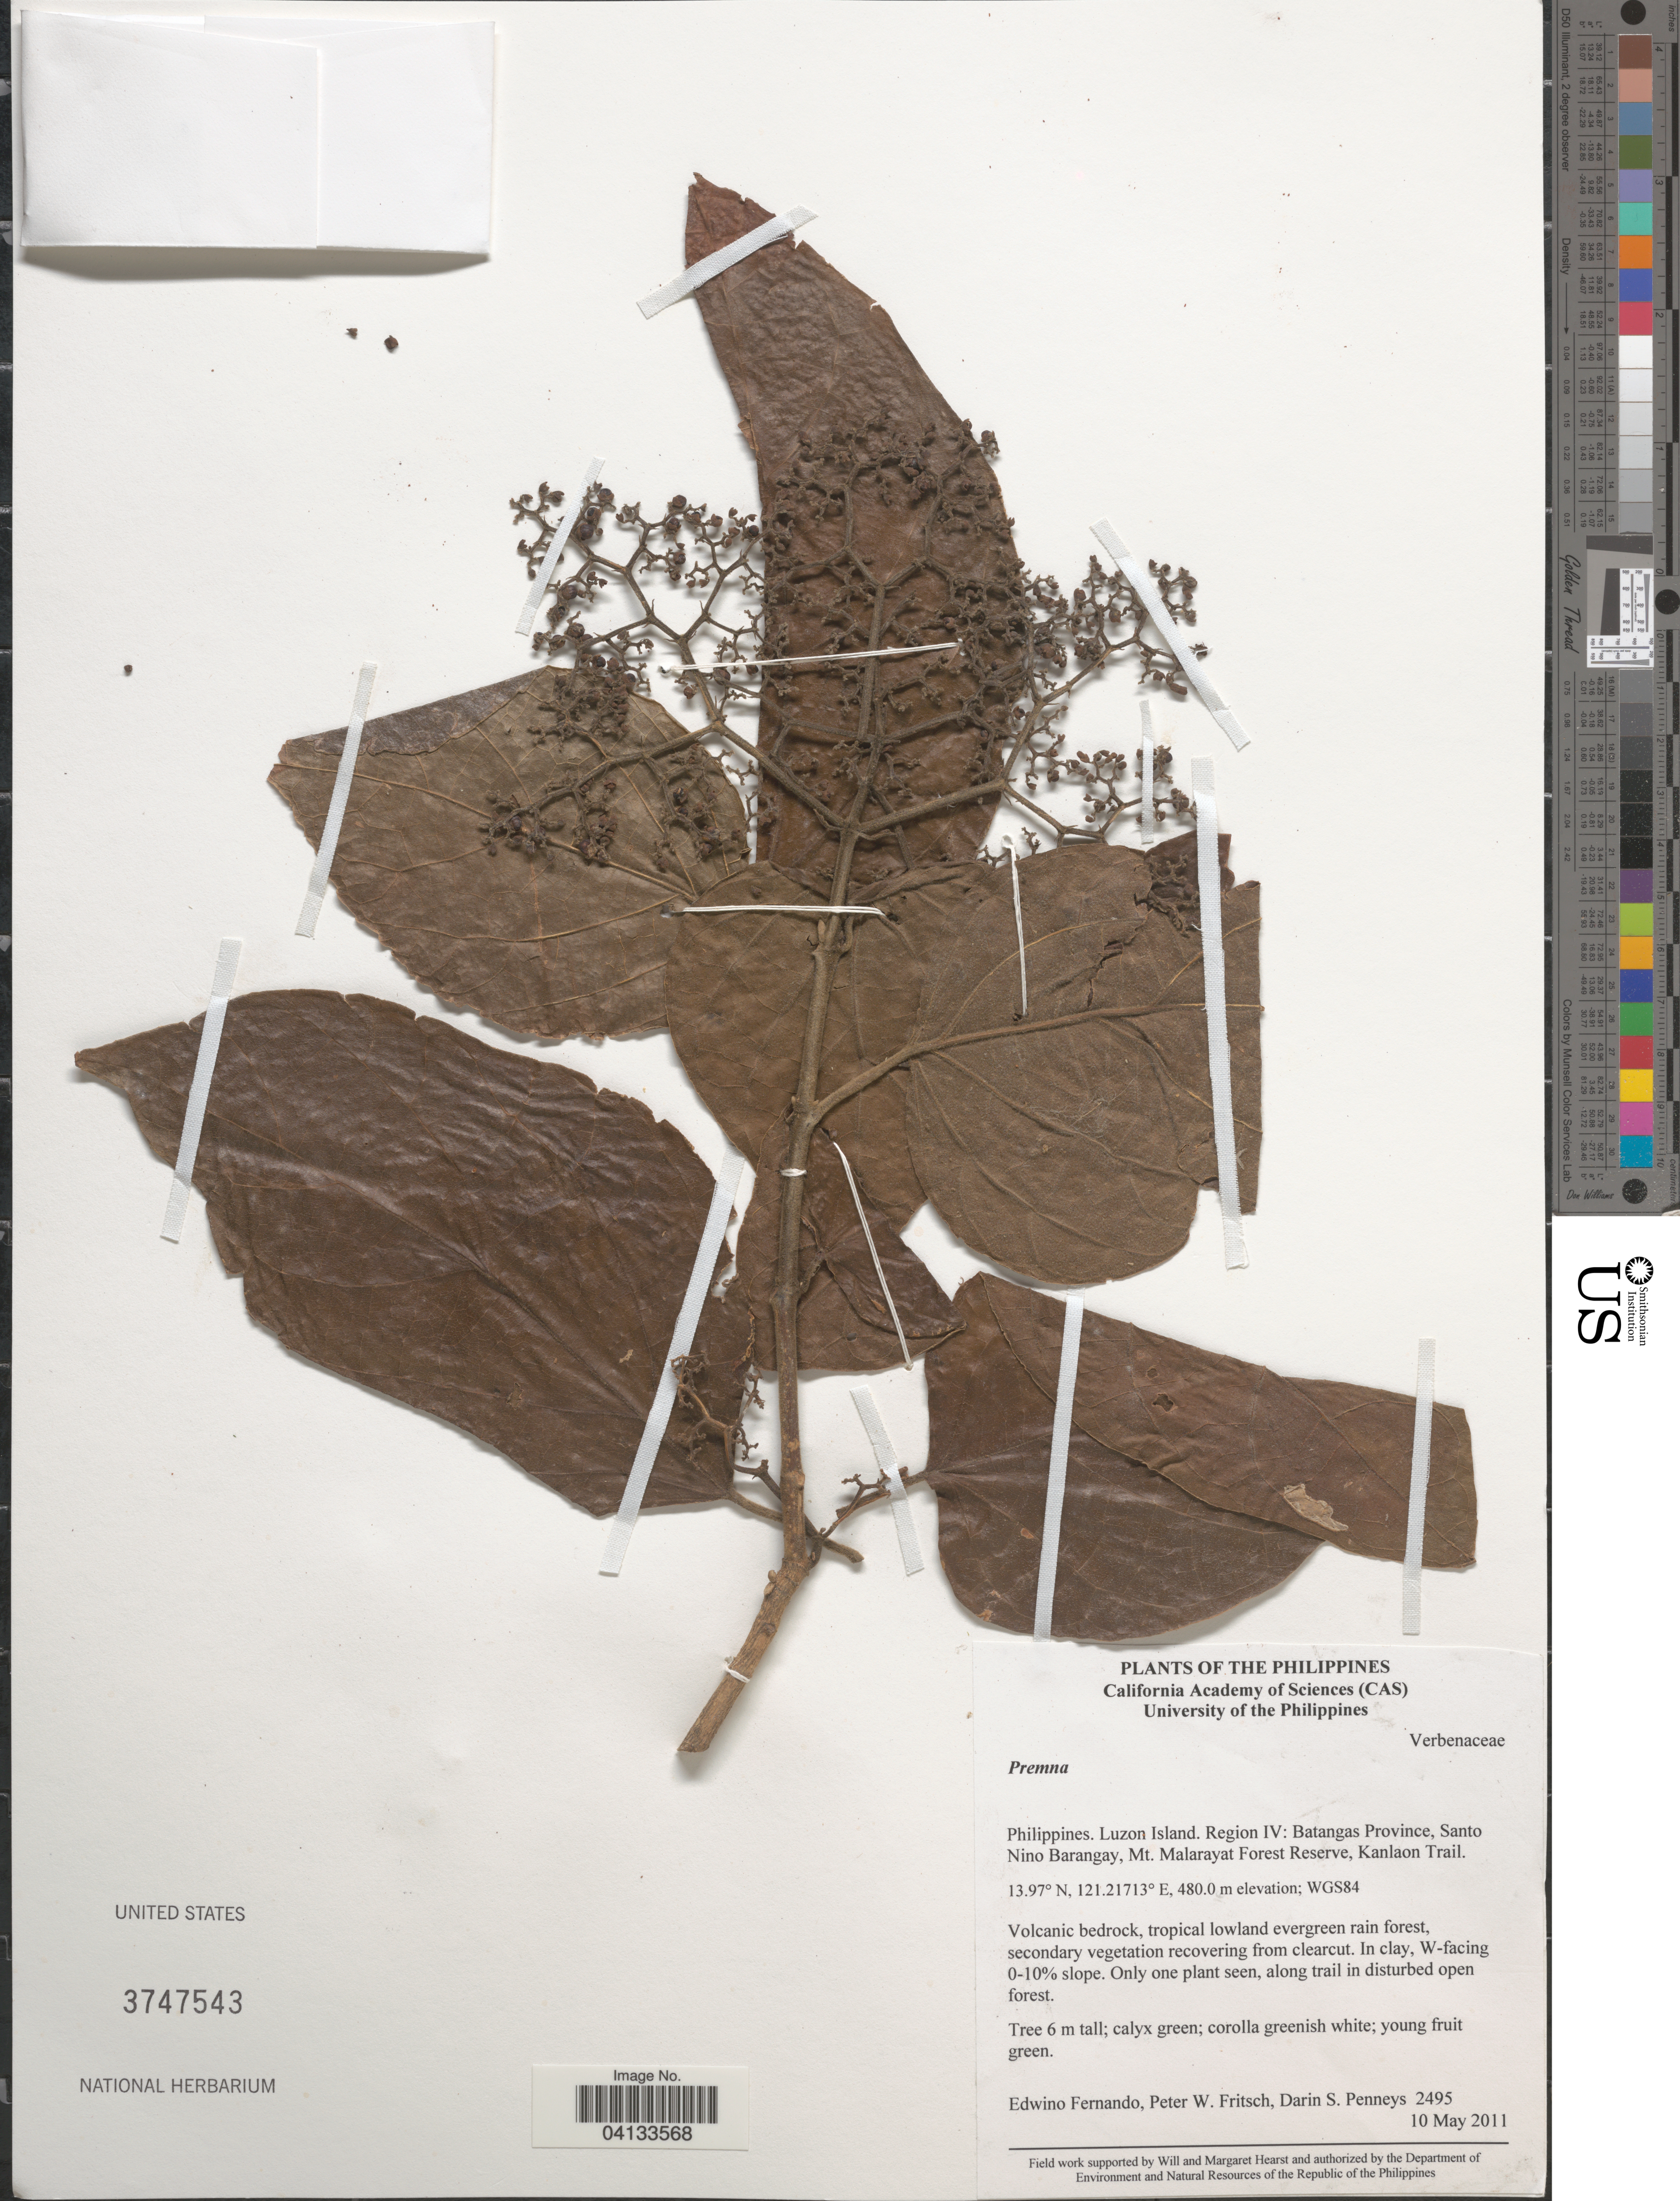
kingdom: Plantae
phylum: Tracheophyta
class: Magnoliopsida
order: Lamiales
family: Lamiaceae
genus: Premna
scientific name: Premna sp.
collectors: E. S. Fernando, P. W. Fritsch & D. S. Penneys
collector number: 2495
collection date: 2011-05-10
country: Philippines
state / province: Calabarzon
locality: Luzon Island. Region IV: Batangas Province, Santo Nino Barangay, Mt. Malarayat Forest Reserve, Kanlaon Trail. WGS84.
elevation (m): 480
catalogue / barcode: US 3747543